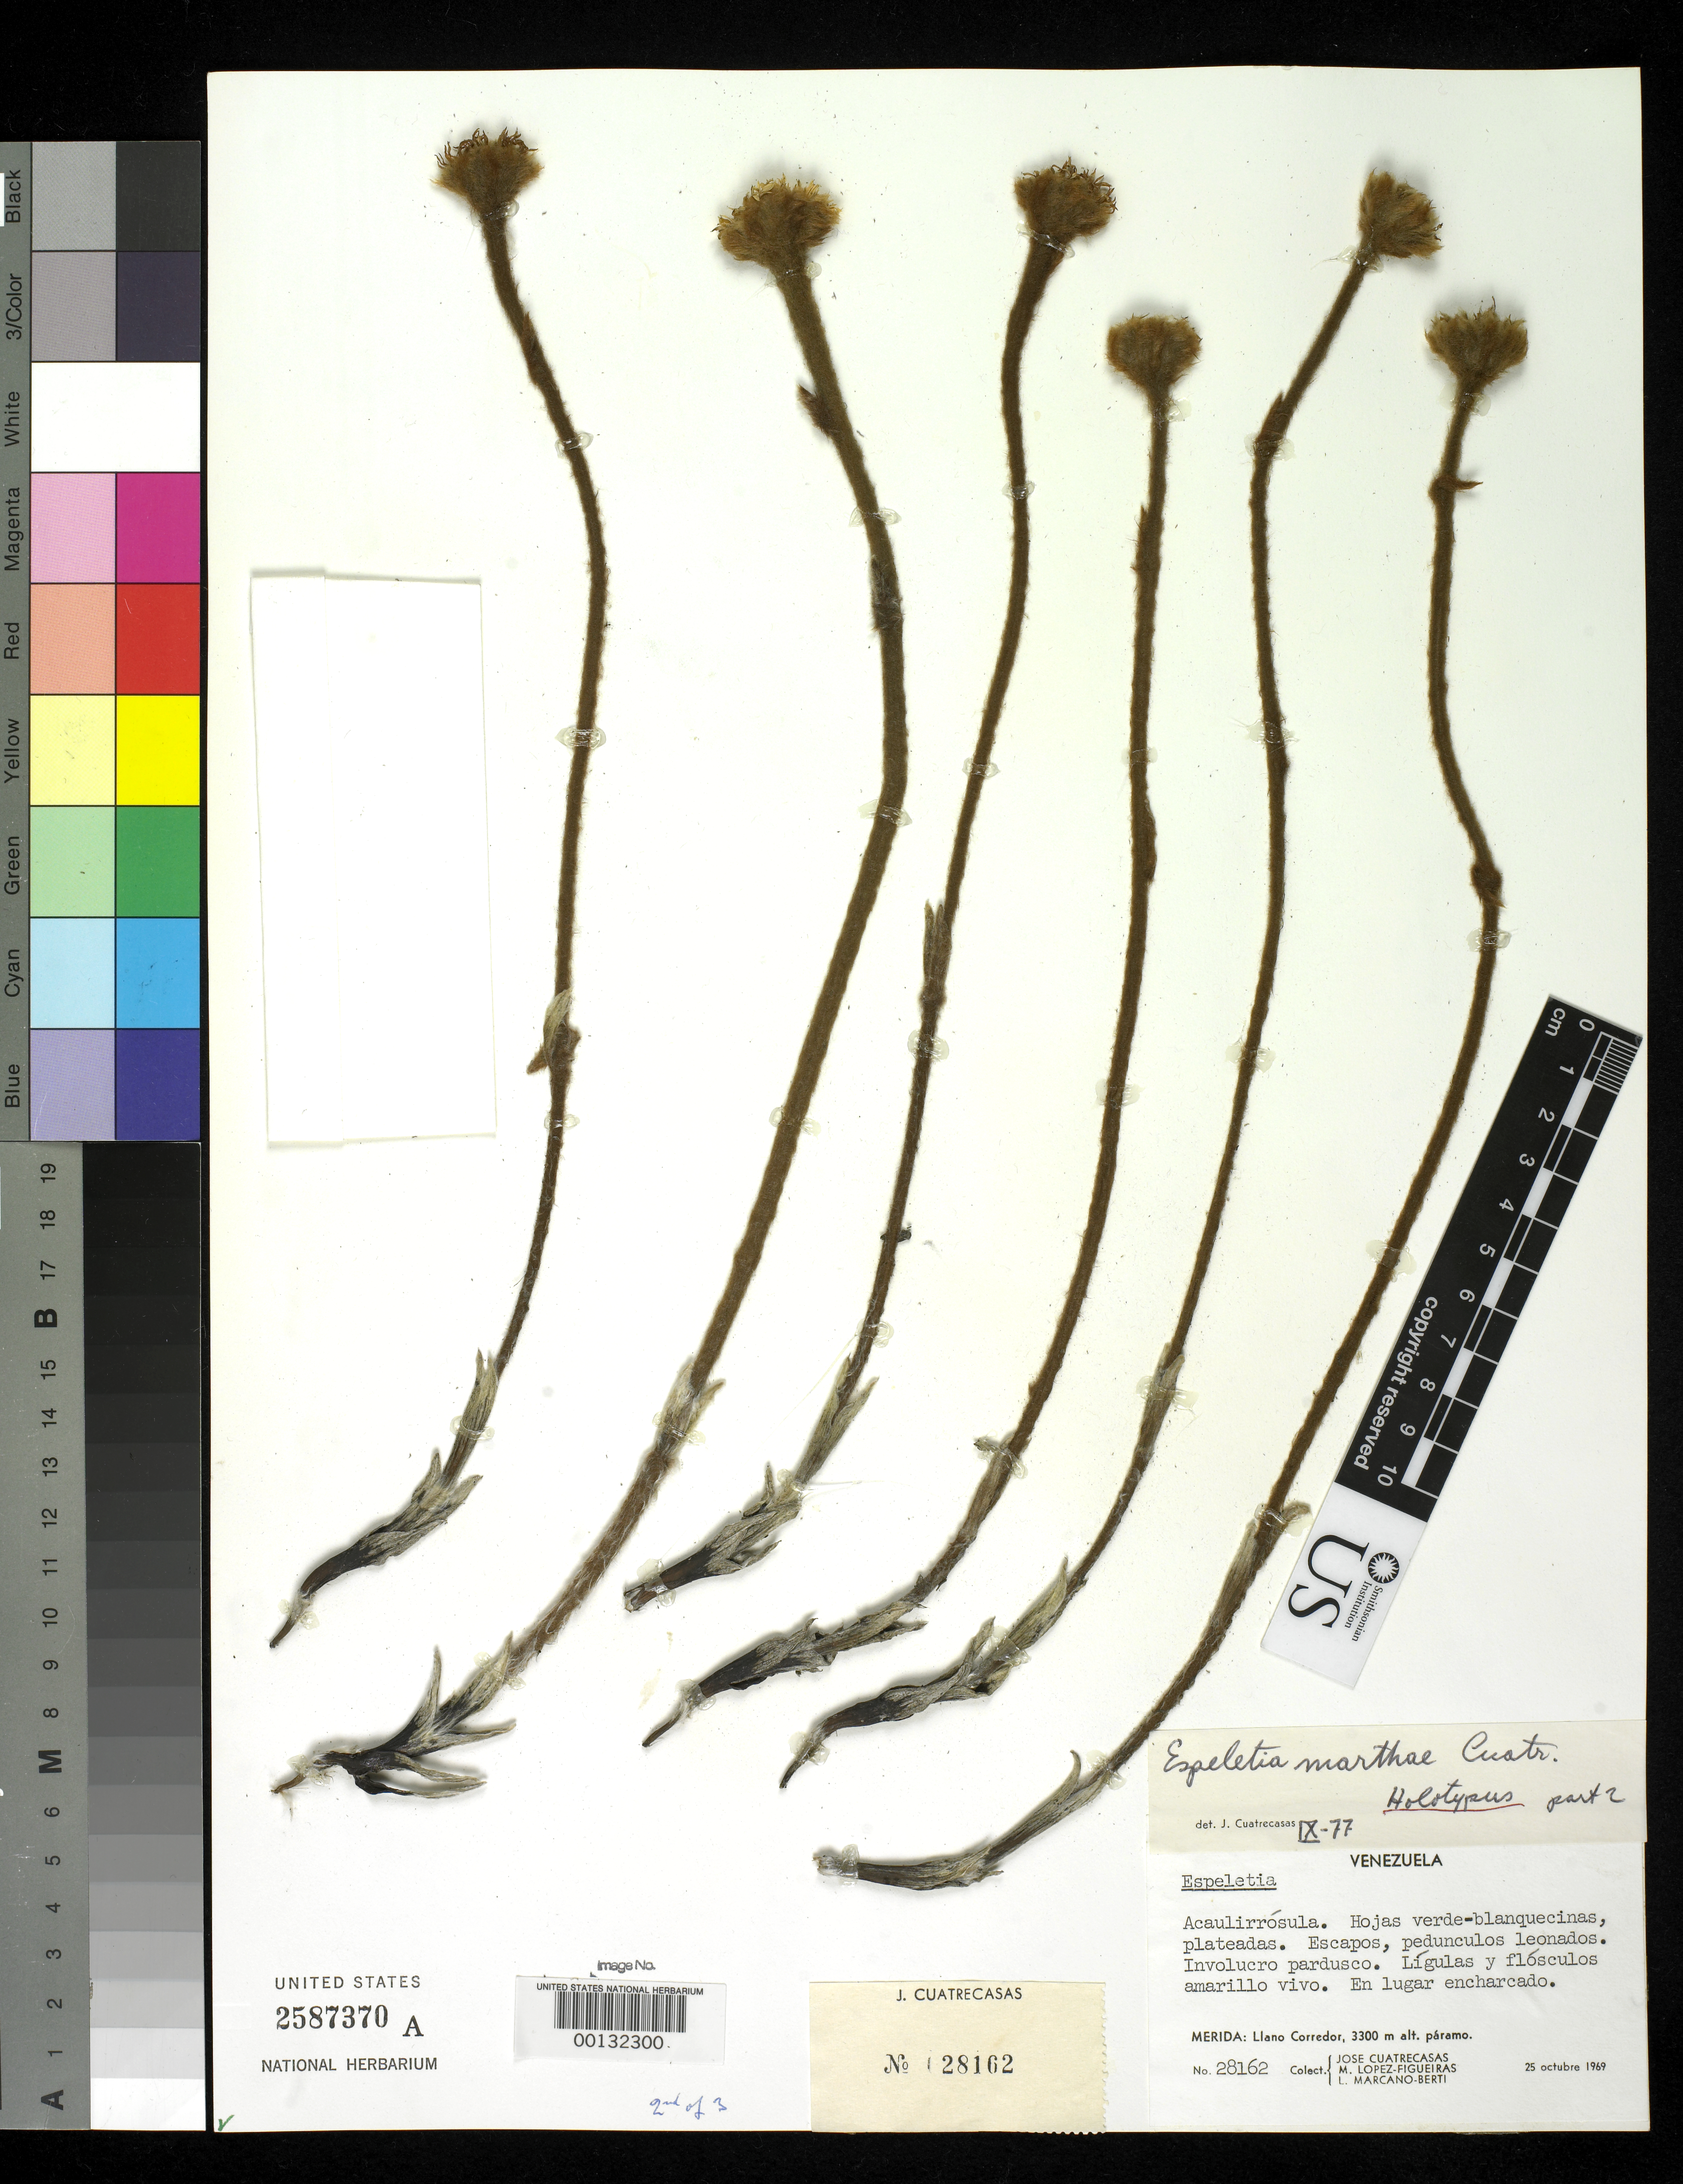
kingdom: Plantae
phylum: Tracheophyta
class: Magnoliopsida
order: Asterales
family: Asteraceae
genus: Espeletia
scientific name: Espeletia marthae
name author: Cuatrec.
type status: Holotype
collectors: J. Cuatrecasas, M. López Figueiras & L. Marcano-Berti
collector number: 28162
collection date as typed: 25 Oct 1969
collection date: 1969-10-25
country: Venezuela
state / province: Mérida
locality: Llano Corredor.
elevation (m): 3300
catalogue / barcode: US 2587370A